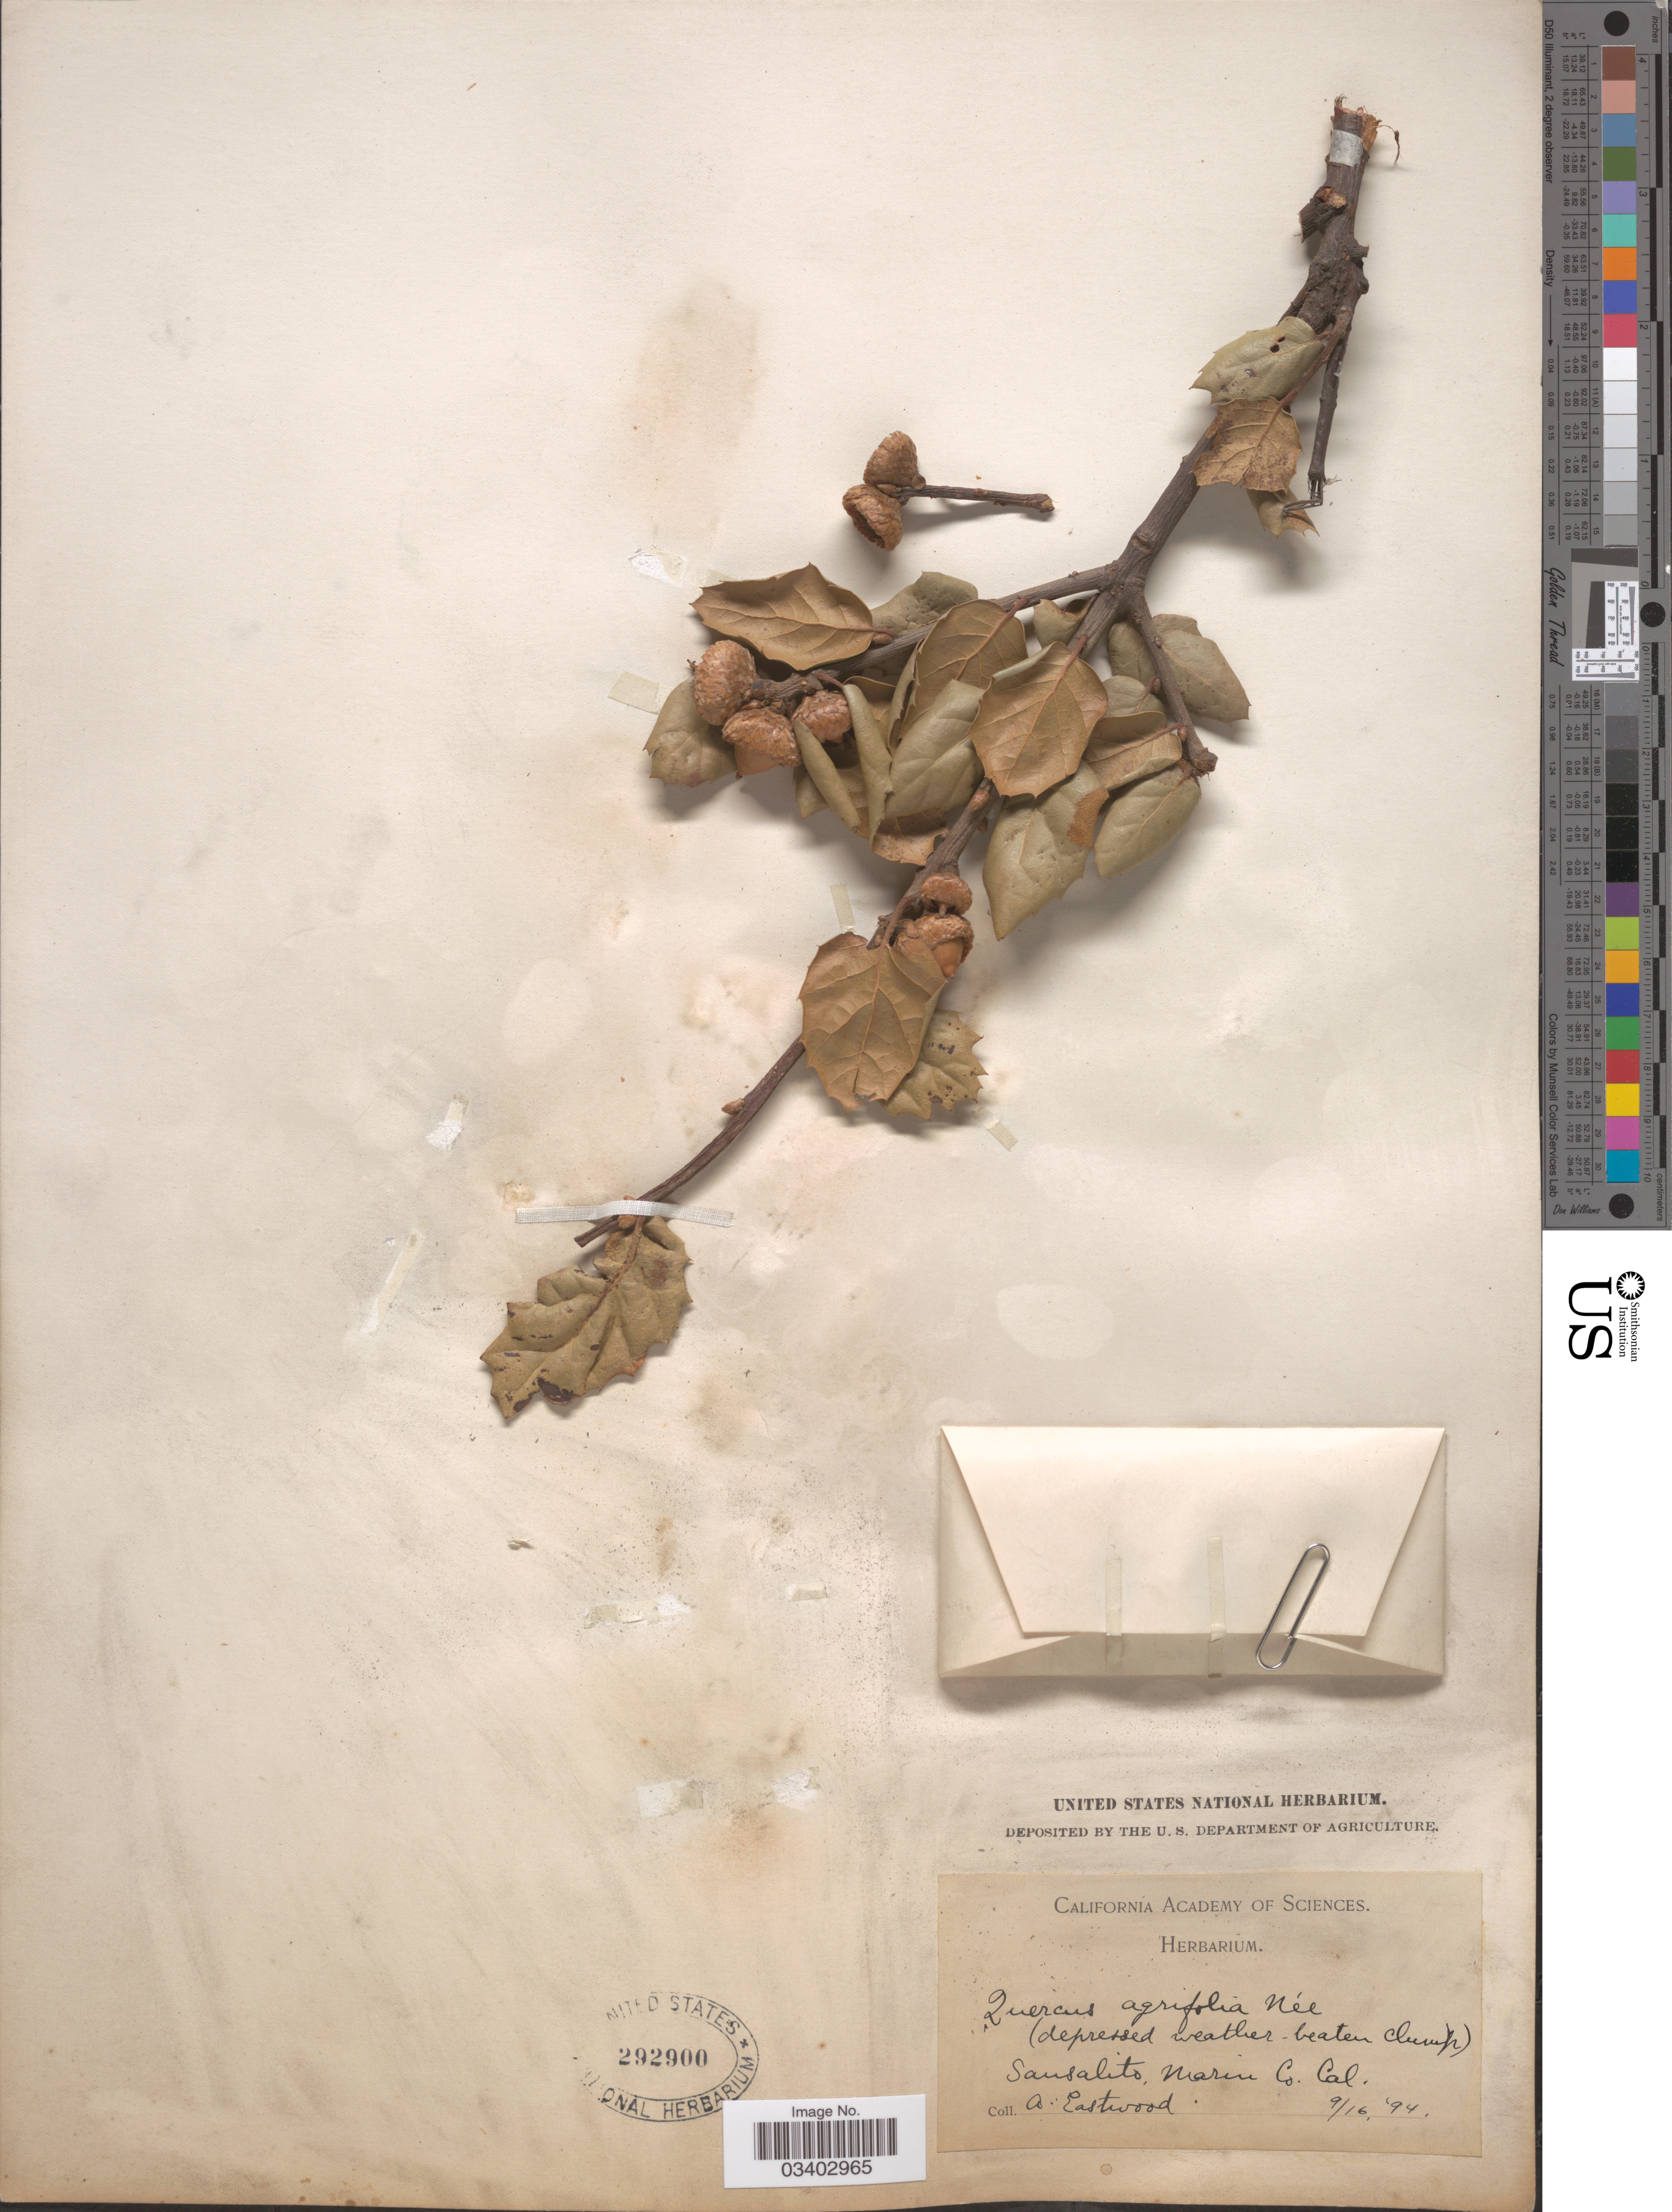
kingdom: Plantae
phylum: Tracheophyta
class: Magnoliopsida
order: Fagales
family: Fagaceae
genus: Quercus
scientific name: Quercus agrifolia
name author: Née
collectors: A. Eastwood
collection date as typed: Transcribed d/m/y: 16/9/94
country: United States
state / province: California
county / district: Marin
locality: Sausalito, Marin Co.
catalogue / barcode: US 292900